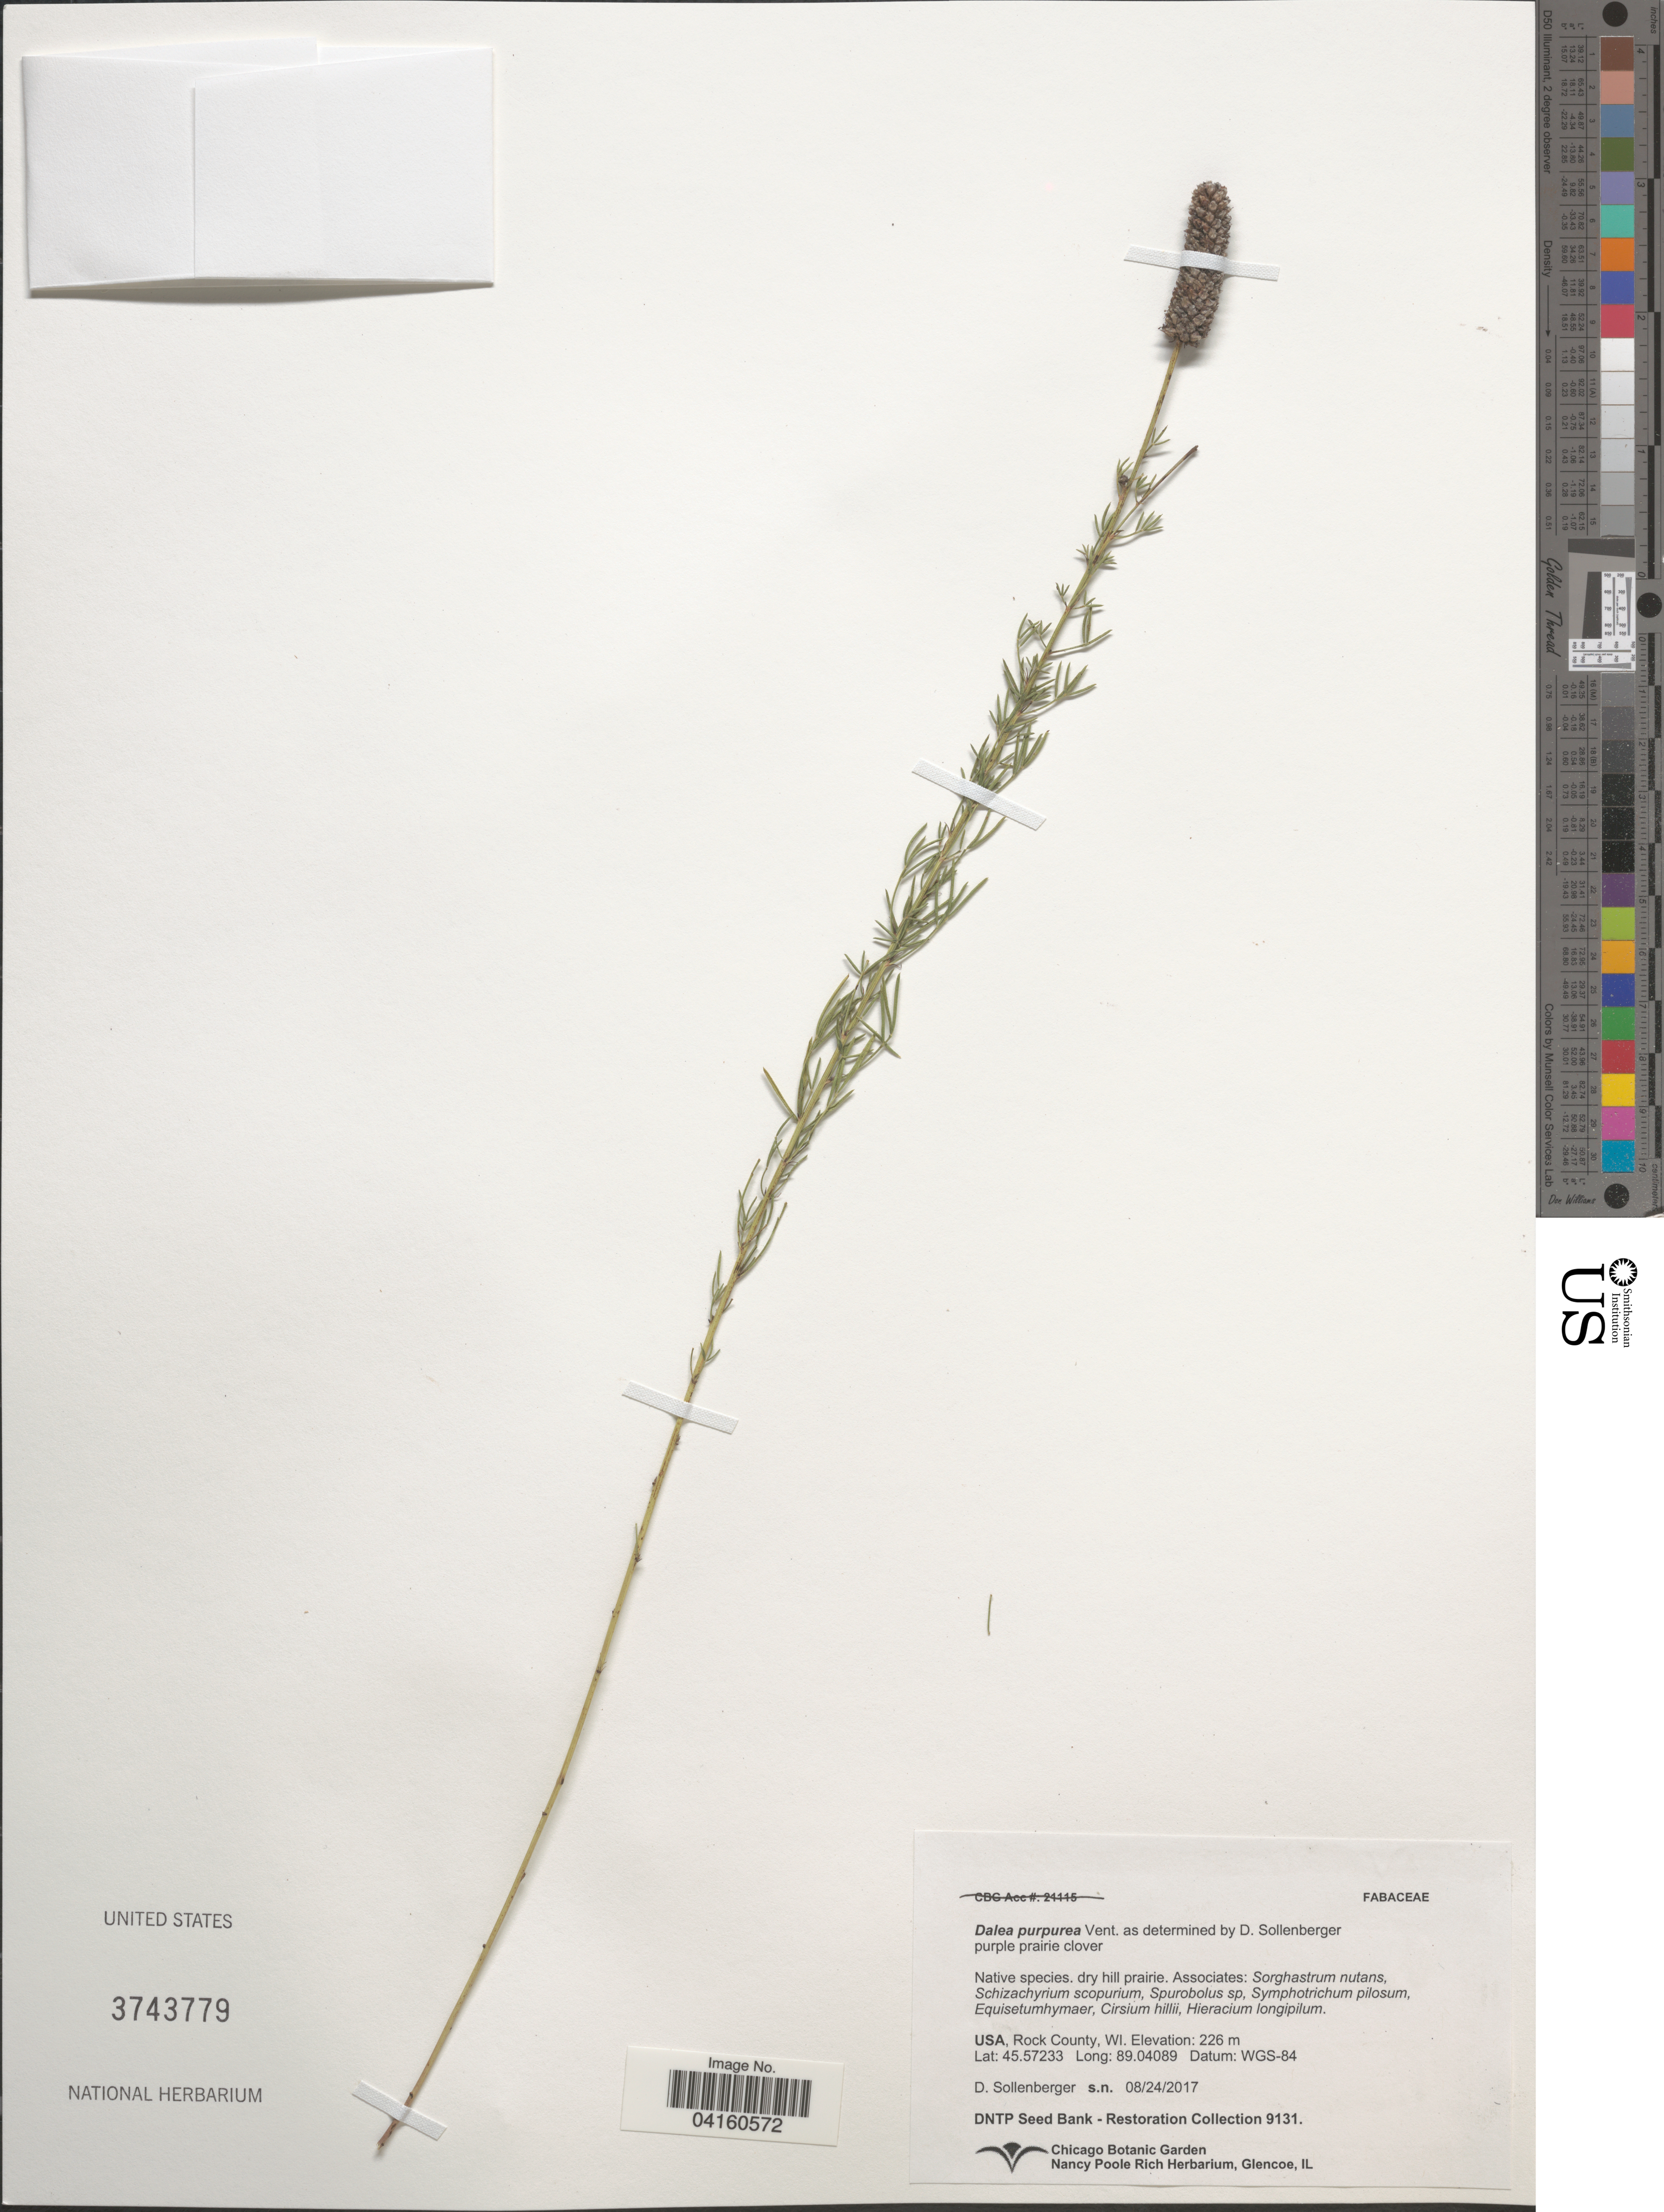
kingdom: Plantae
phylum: Tracheophyta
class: Magnoliopsida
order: Fabales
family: Fabaceae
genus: Dalea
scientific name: Dalea purpurea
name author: Vent.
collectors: D. Sollenberger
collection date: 2017-08-24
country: United States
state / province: Wisconsin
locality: Rock County.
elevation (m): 226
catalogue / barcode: US 3743779